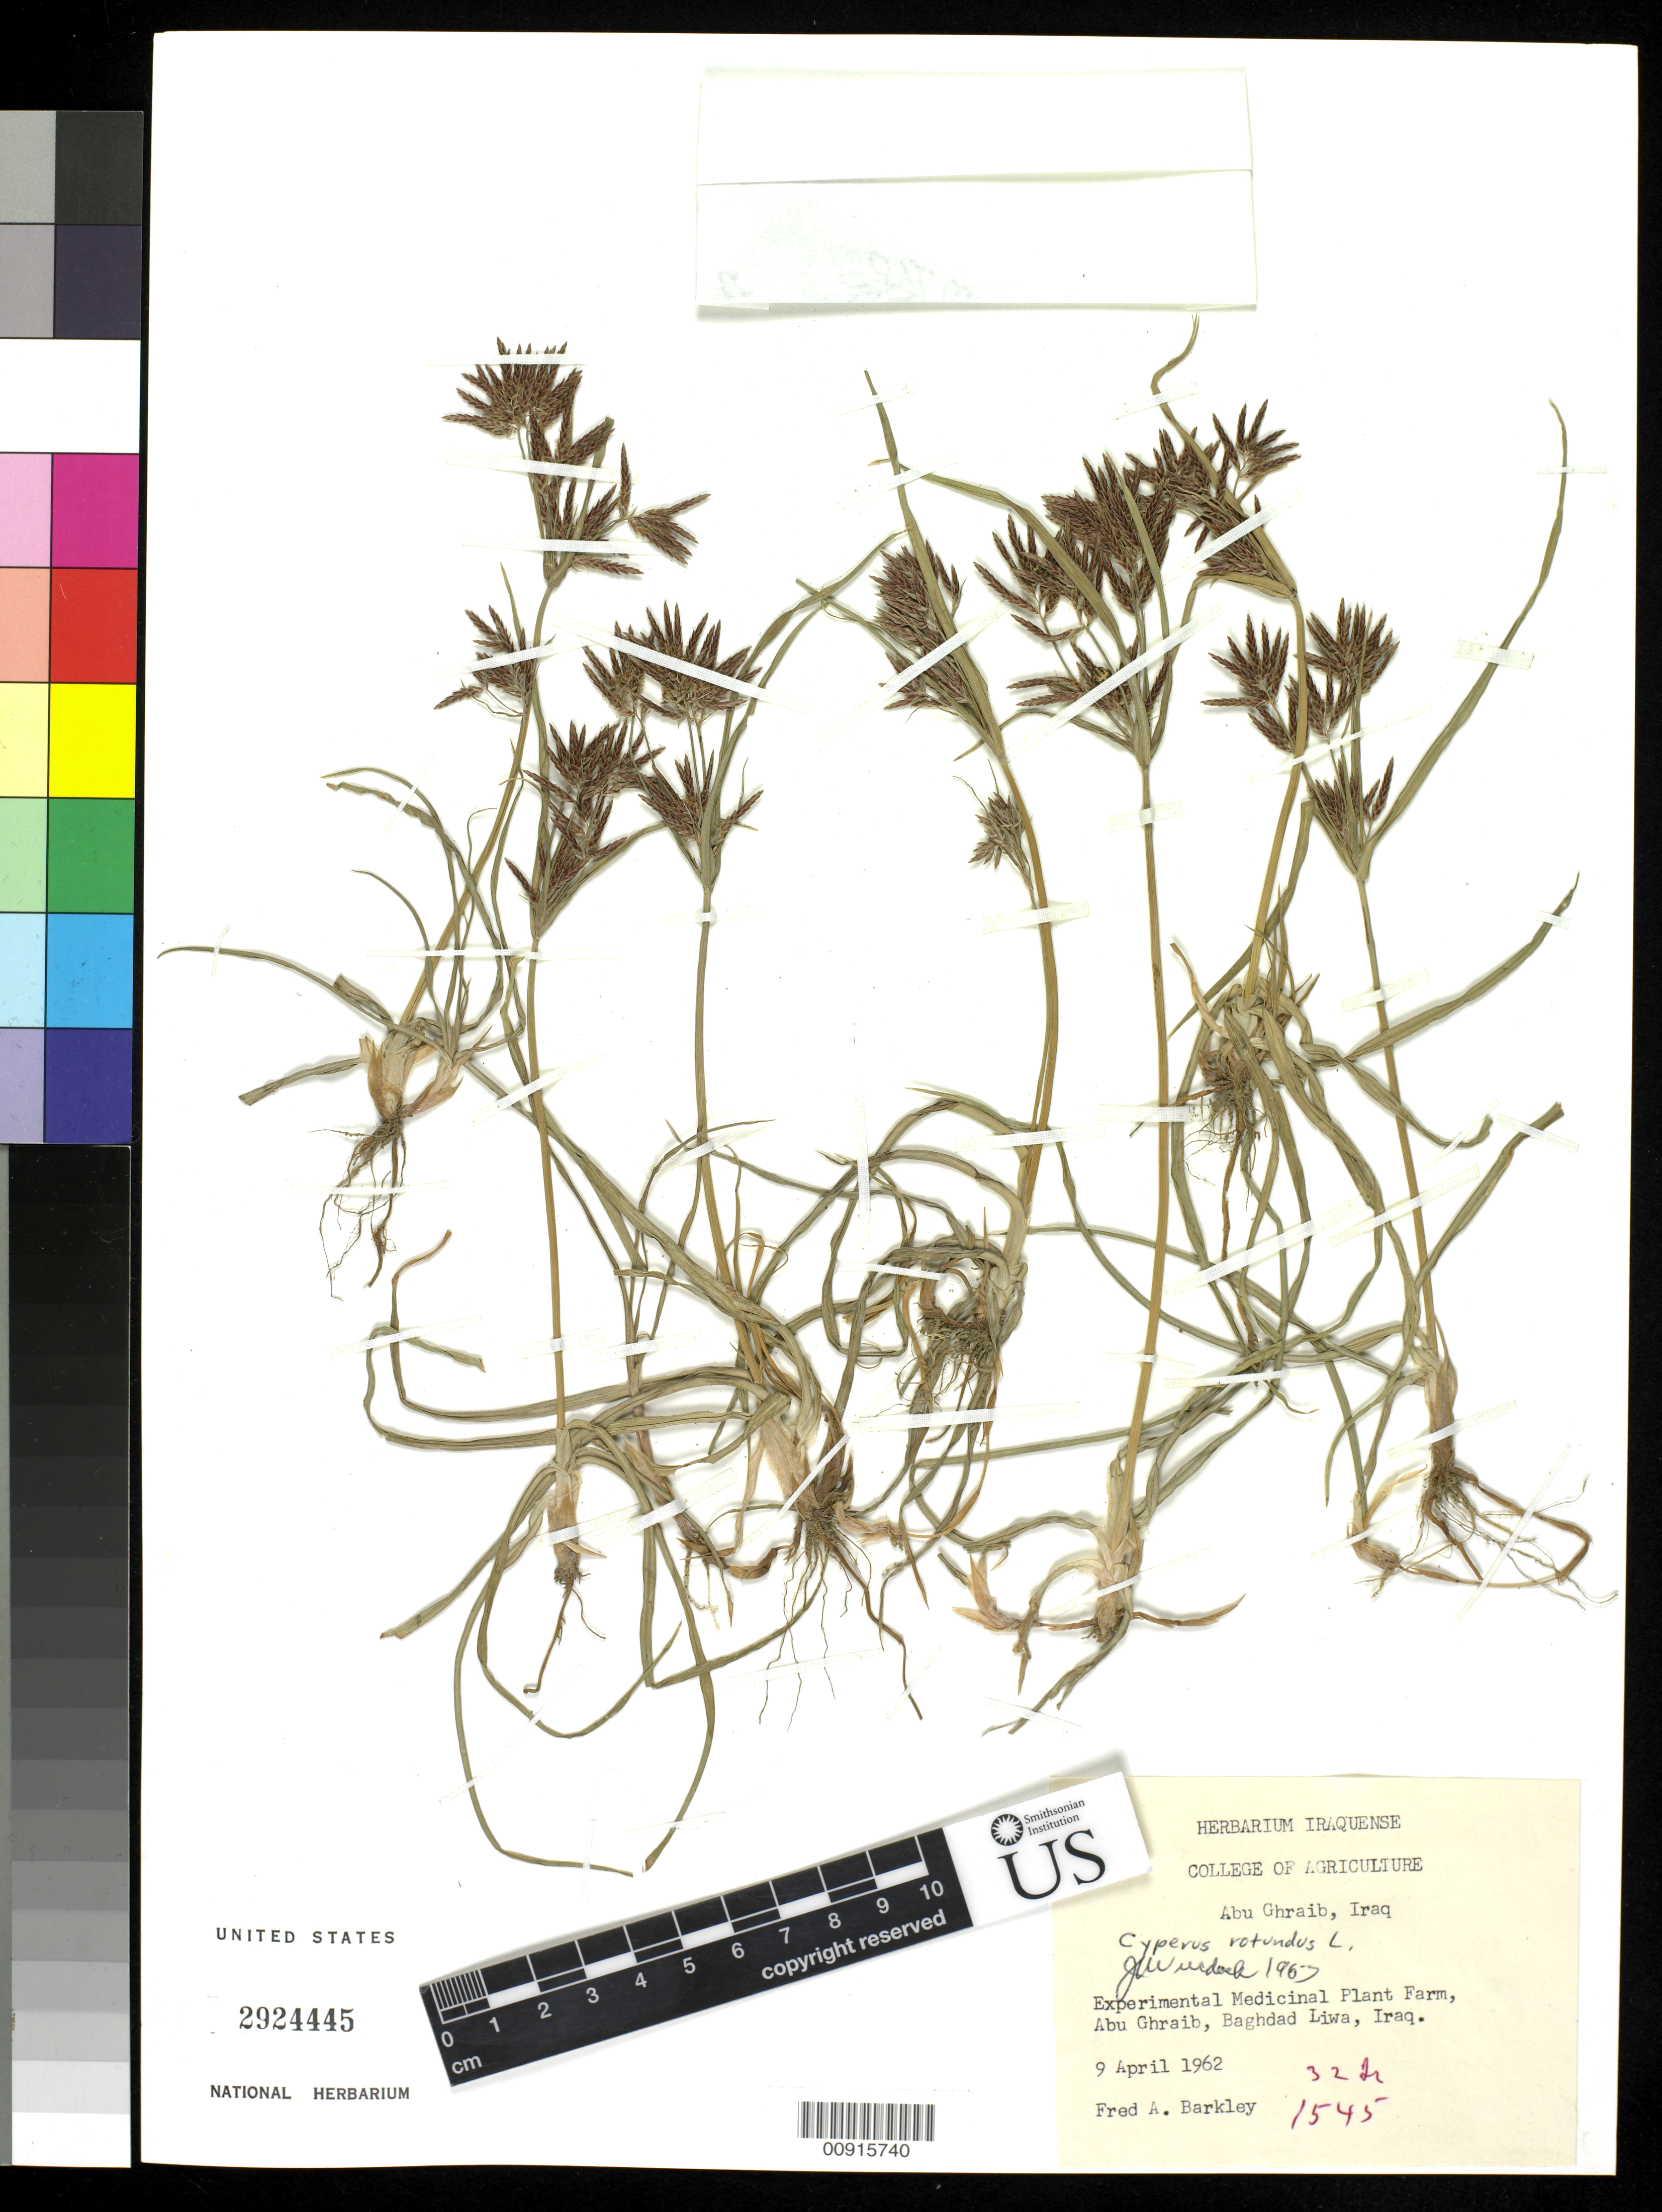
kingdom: Plantae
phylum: Tracheophyta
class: Liliopsida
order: Poales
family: Cyperaceae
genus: Cyperus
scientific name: Cyperus rotundus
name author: L.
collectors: F. A. Barkley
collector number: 32IR 1545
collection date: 1962-04-09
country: Iraq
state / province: Baghdad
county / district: Abu Ghraib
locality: experimental medicinal plant farm, Abu Ghraib, Baghdad Liwa, Iraq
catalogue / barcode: US 2924445